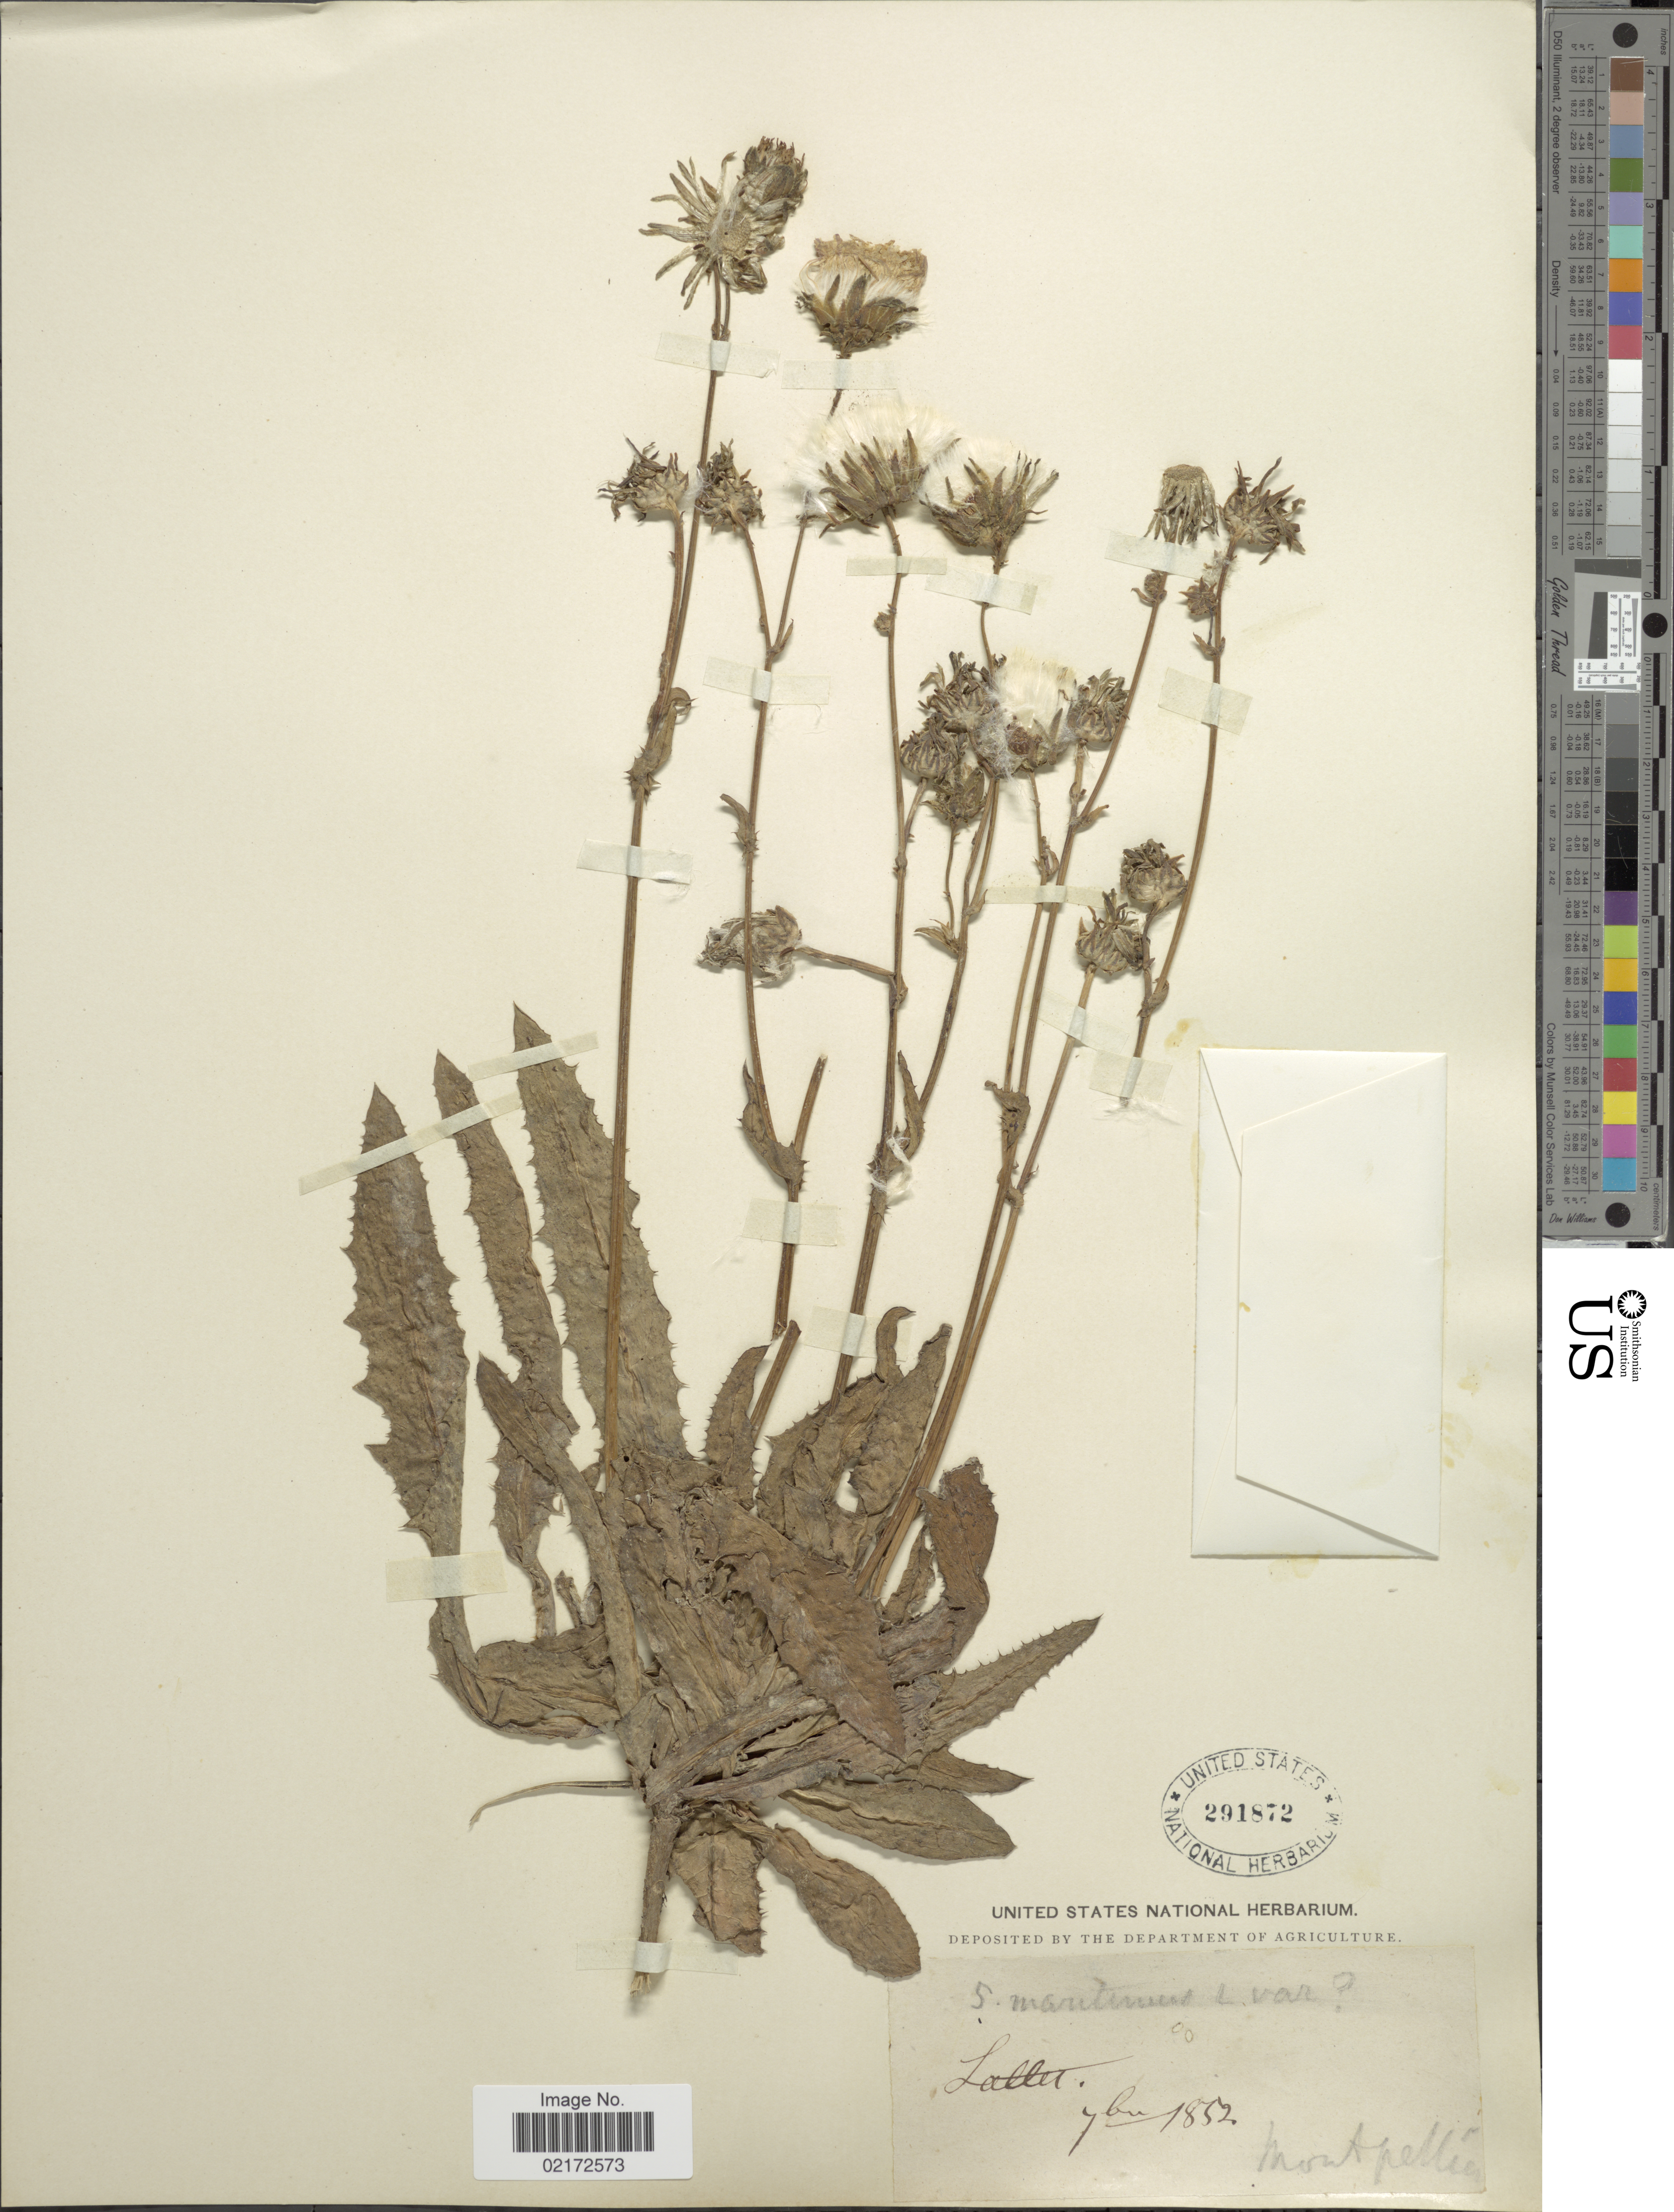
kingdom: Plantae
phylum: Tracheophyta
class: Magnoliopsida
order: Asterales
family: Asteraceae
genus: Sonchus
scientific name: Sonchus maritimus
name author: L.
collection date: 1852-09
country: France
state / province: Occitanie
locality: Montpellier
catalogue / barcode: US 291872